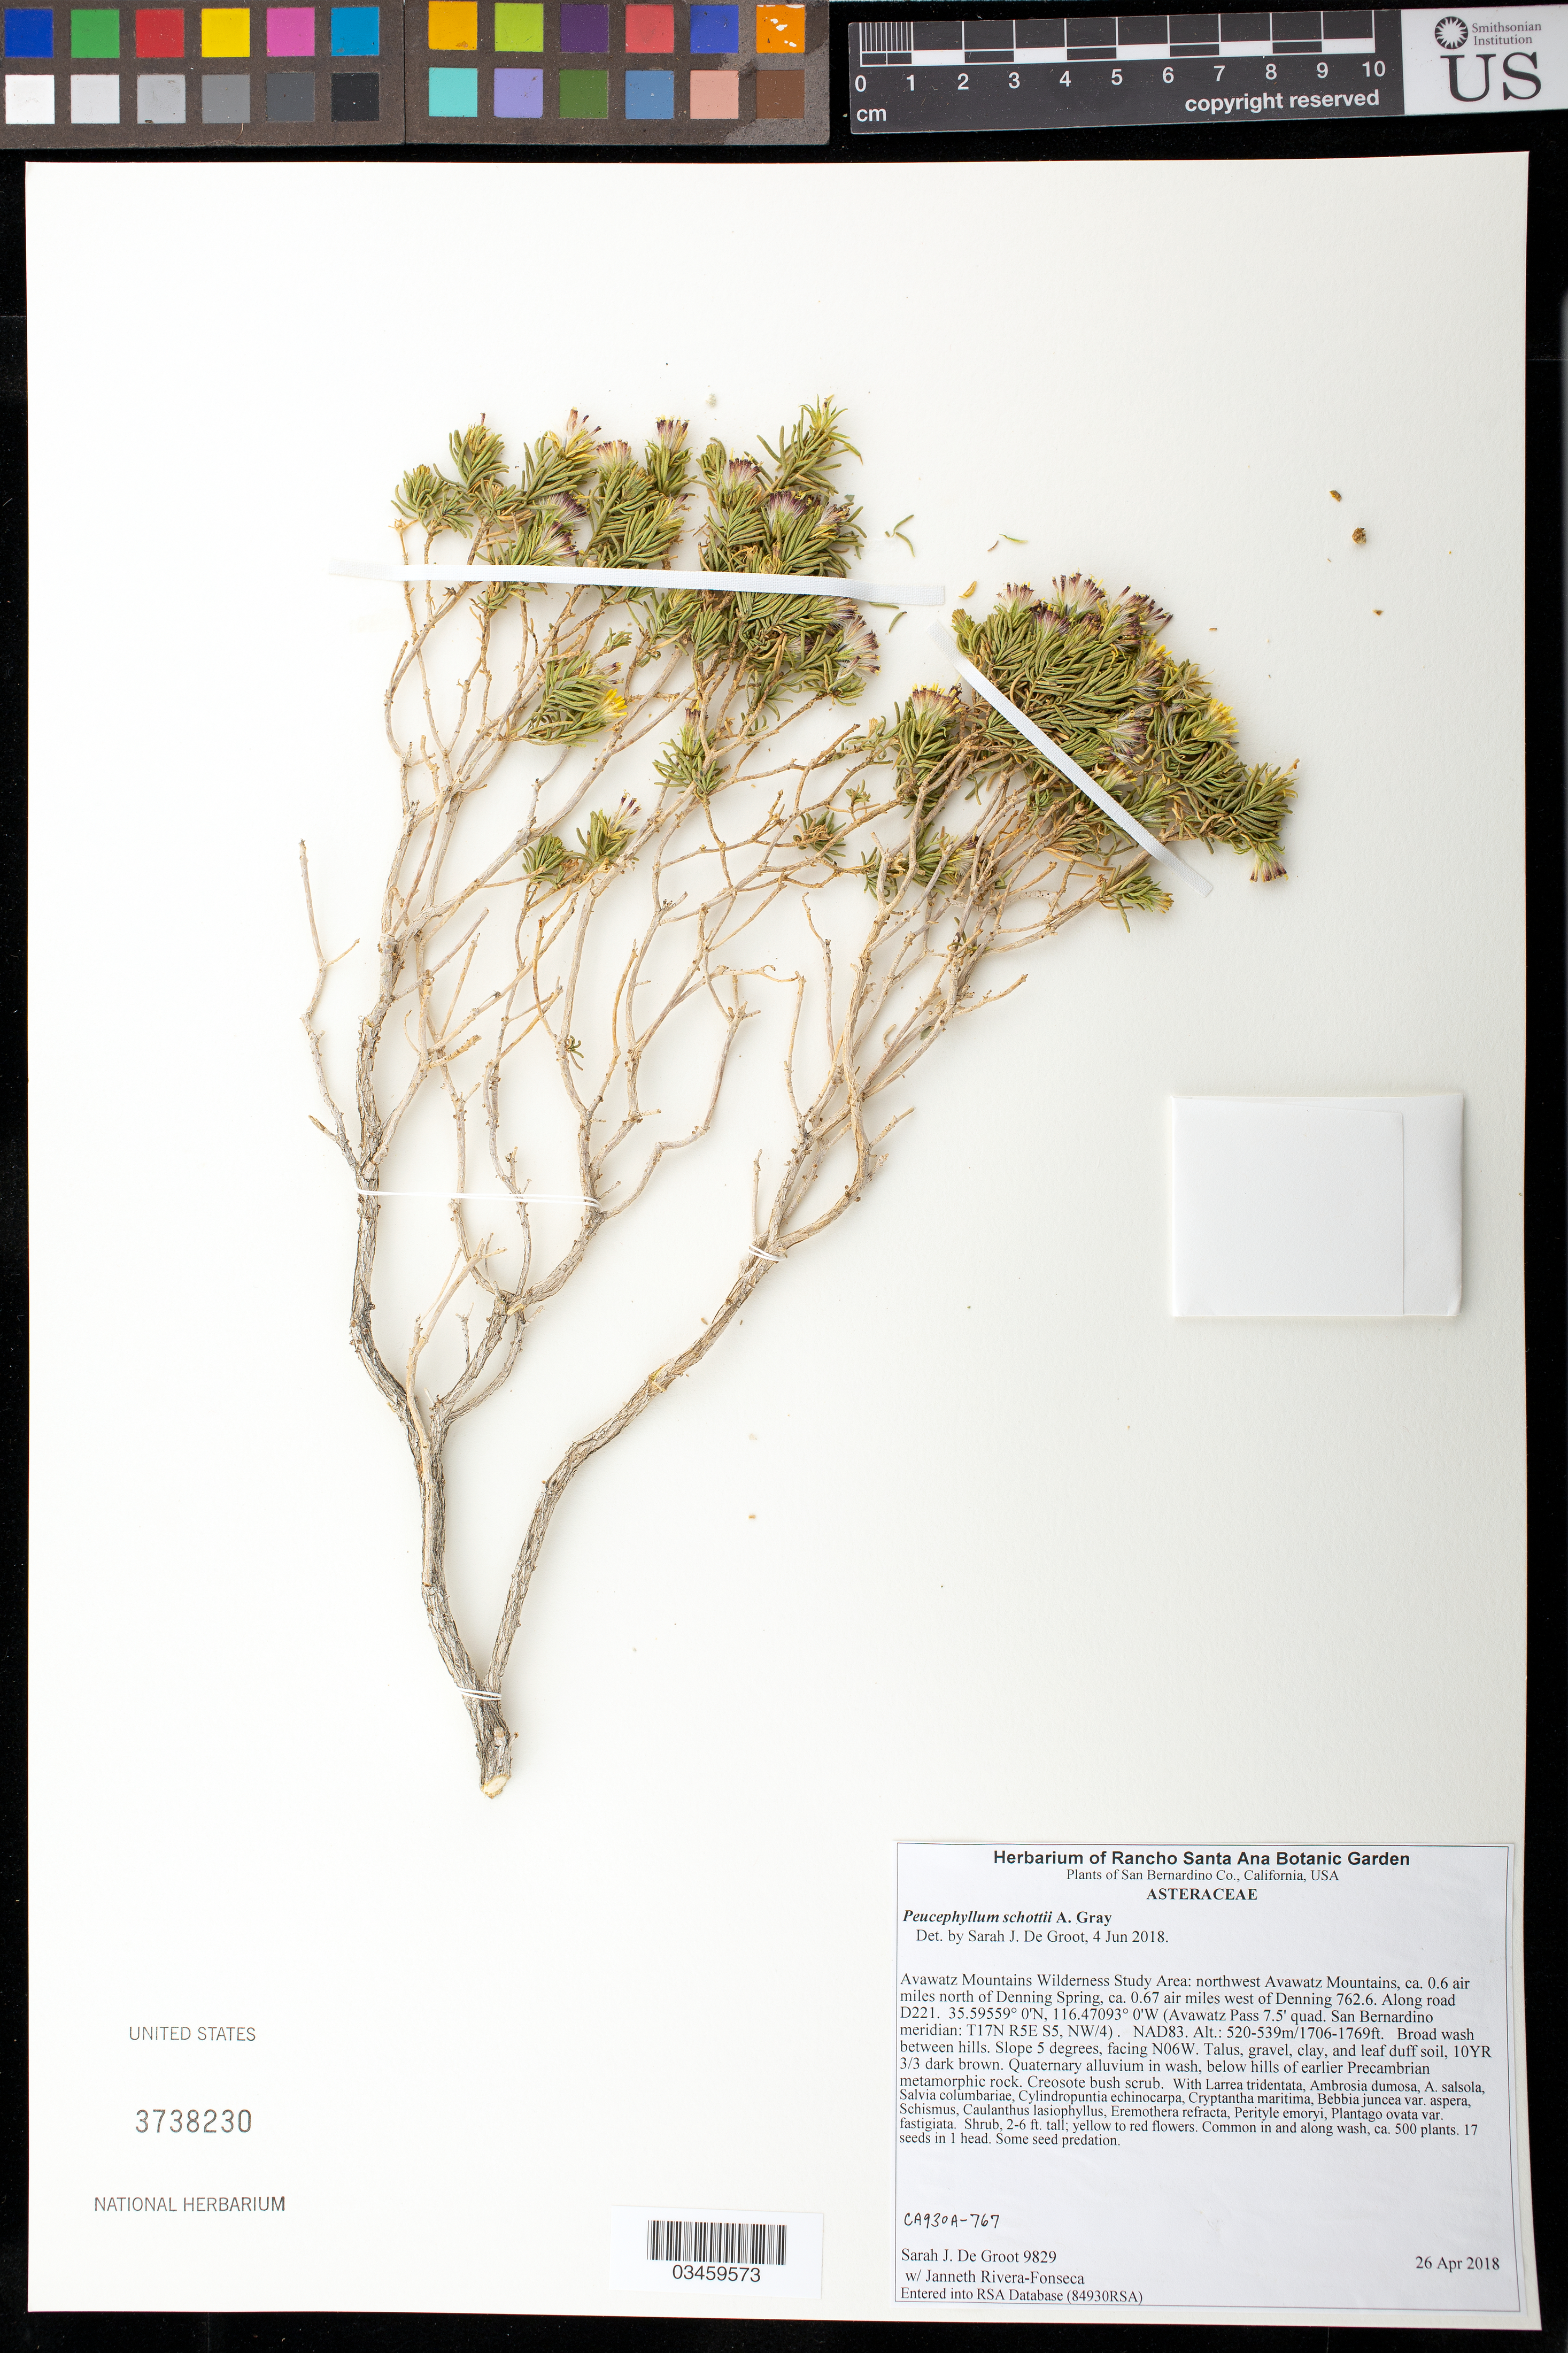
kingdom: Plantae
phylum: Tracheophyta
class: Magnoliopsida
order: Asterales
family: Asteraceae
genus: Peucephyllum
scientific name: Peucephyllum schottii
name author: A. Gray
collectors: S. De Groot & J. Rivera-Fonseca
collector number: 9829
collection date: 2018-04-26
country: United States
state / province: California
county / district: San Bernardino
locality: Avawatz Mountains Wilderness Study Area, NW Avawatz Mts, 0.6 air mi N of Denning Spring, 0.67 air mi W of Denning 762.6, along road D221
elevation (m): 520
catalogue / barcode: US 3738230